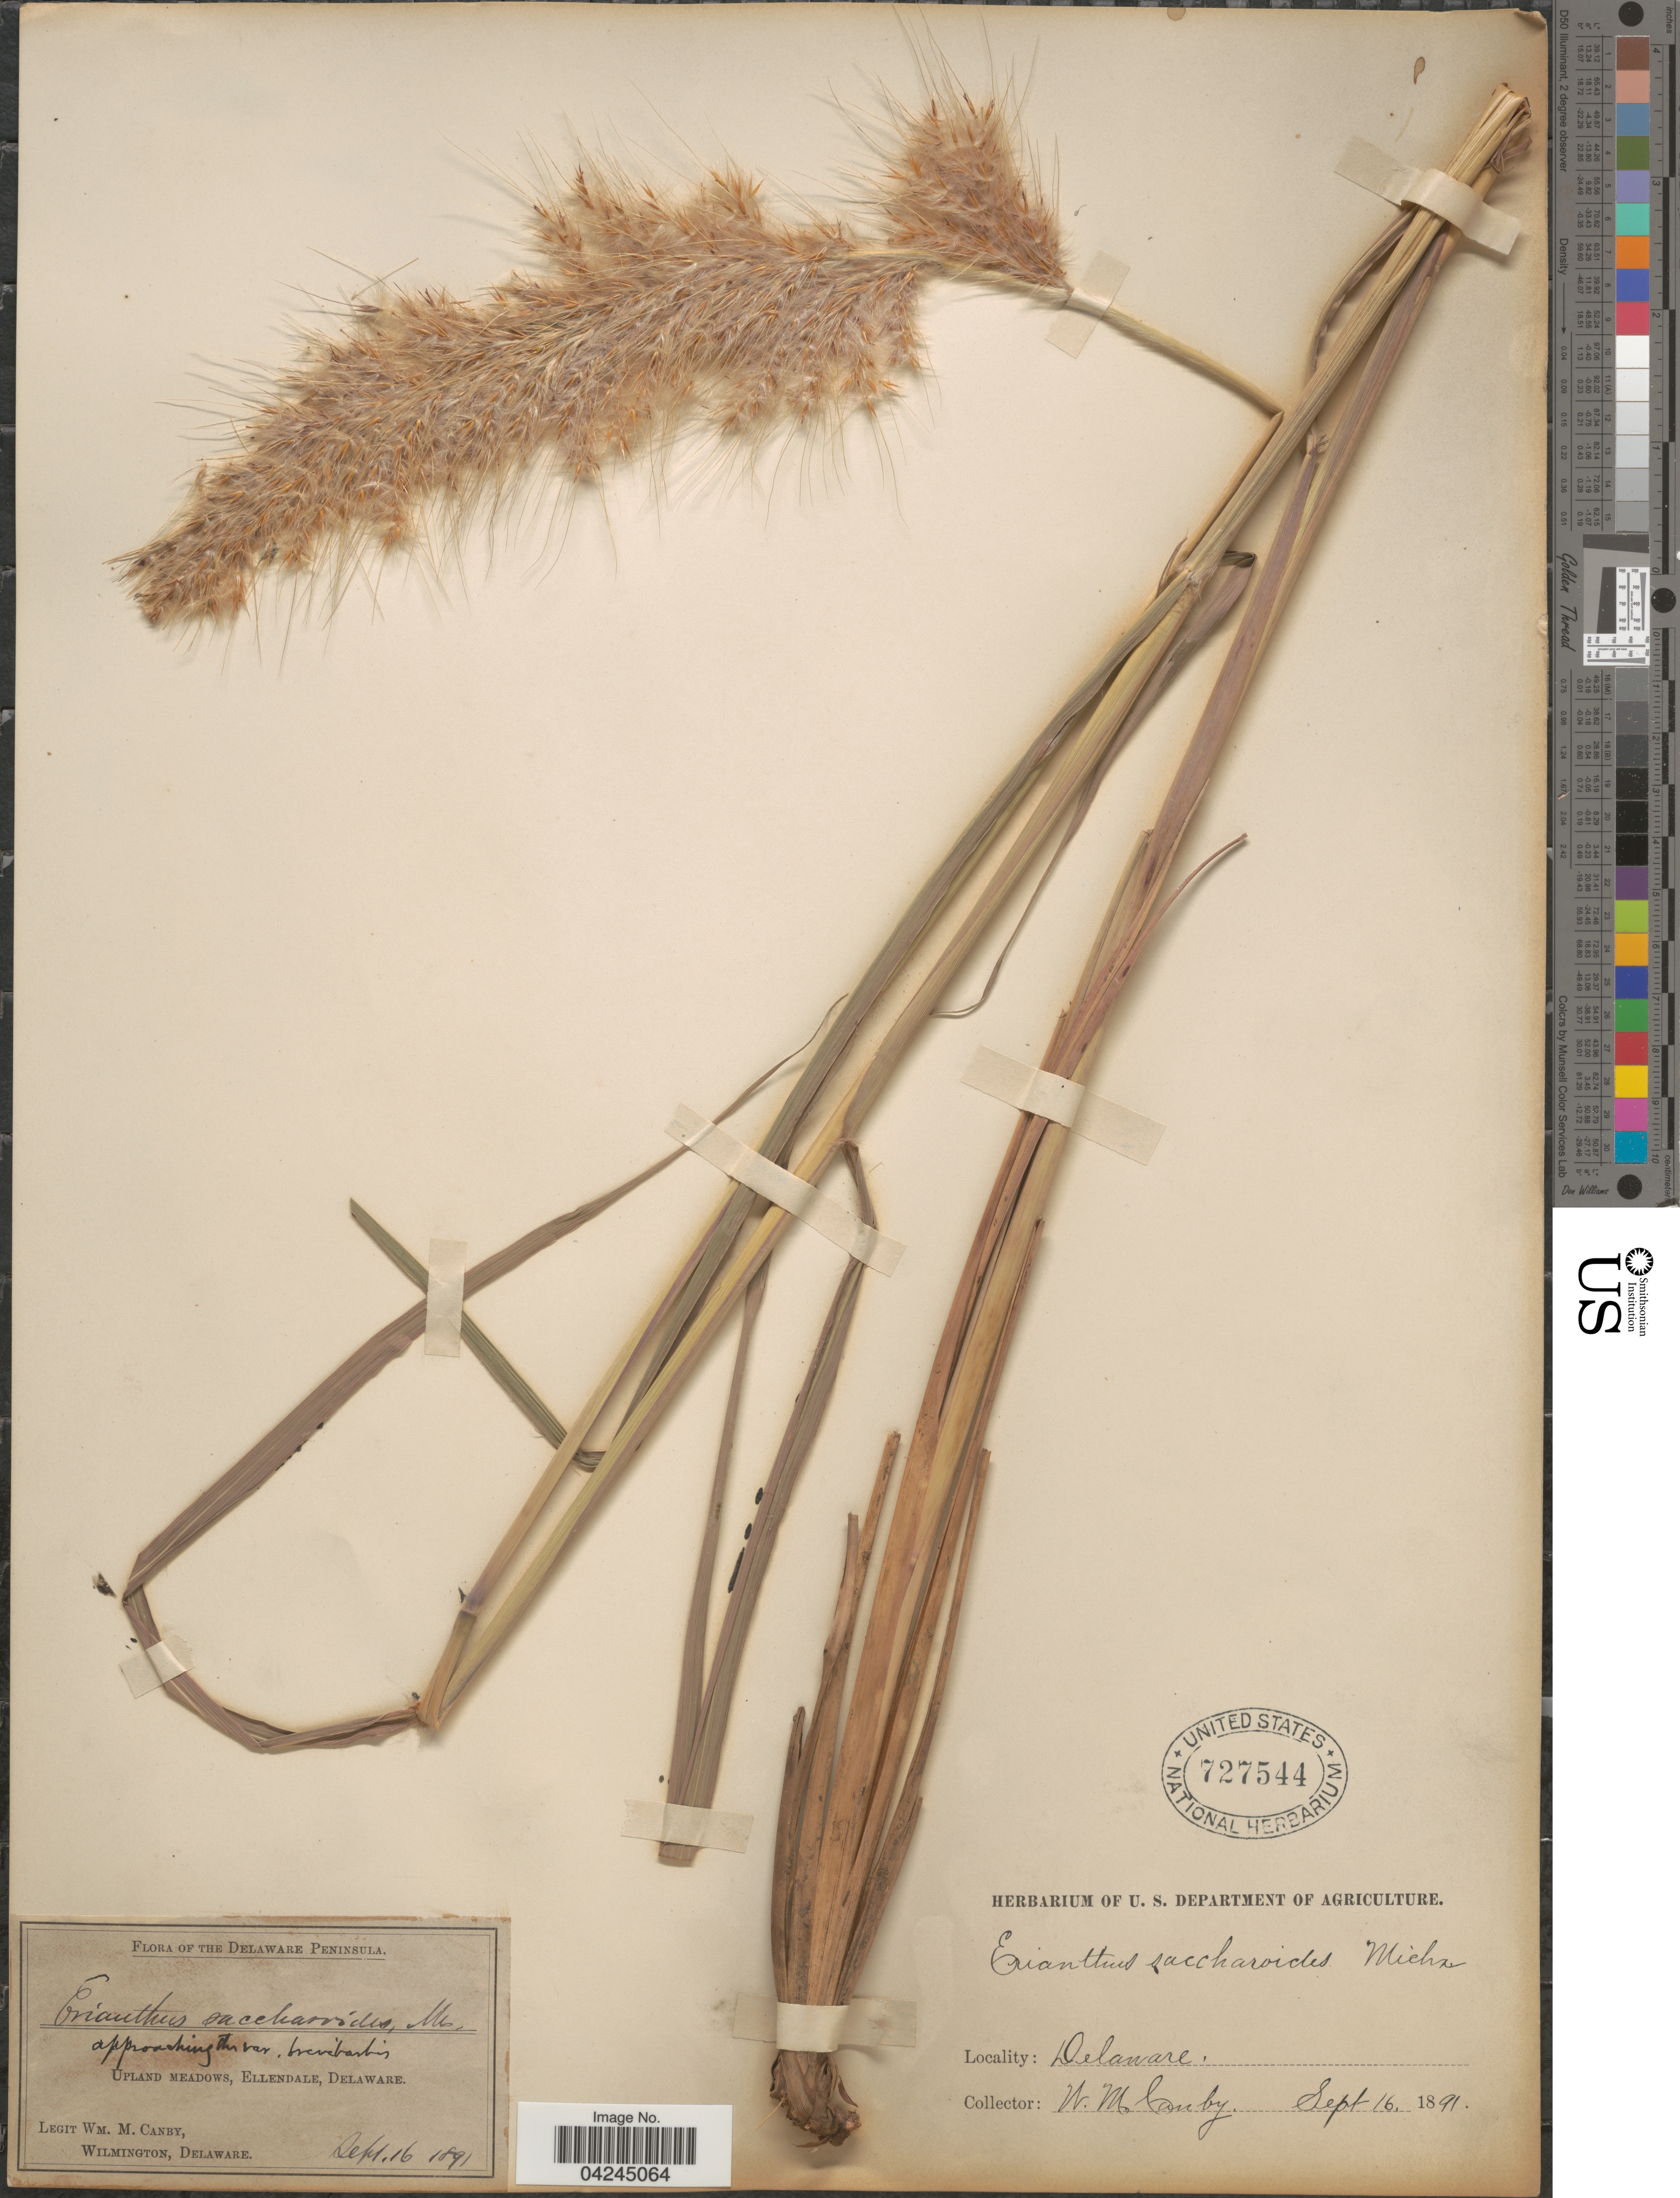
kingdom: Plantae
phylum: Tracheophyta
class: Liliopsida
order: Poales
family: Poaceae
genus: Erianthus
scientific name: Erianthus giganteus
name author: (Walter) P. Beauv.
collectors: W. M. Canby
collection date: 1891-09-16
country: United States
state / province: Delaware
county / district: Sussex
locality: Delaware Peninsula. Upland meadows, Ellendale.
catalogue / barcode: US 727544